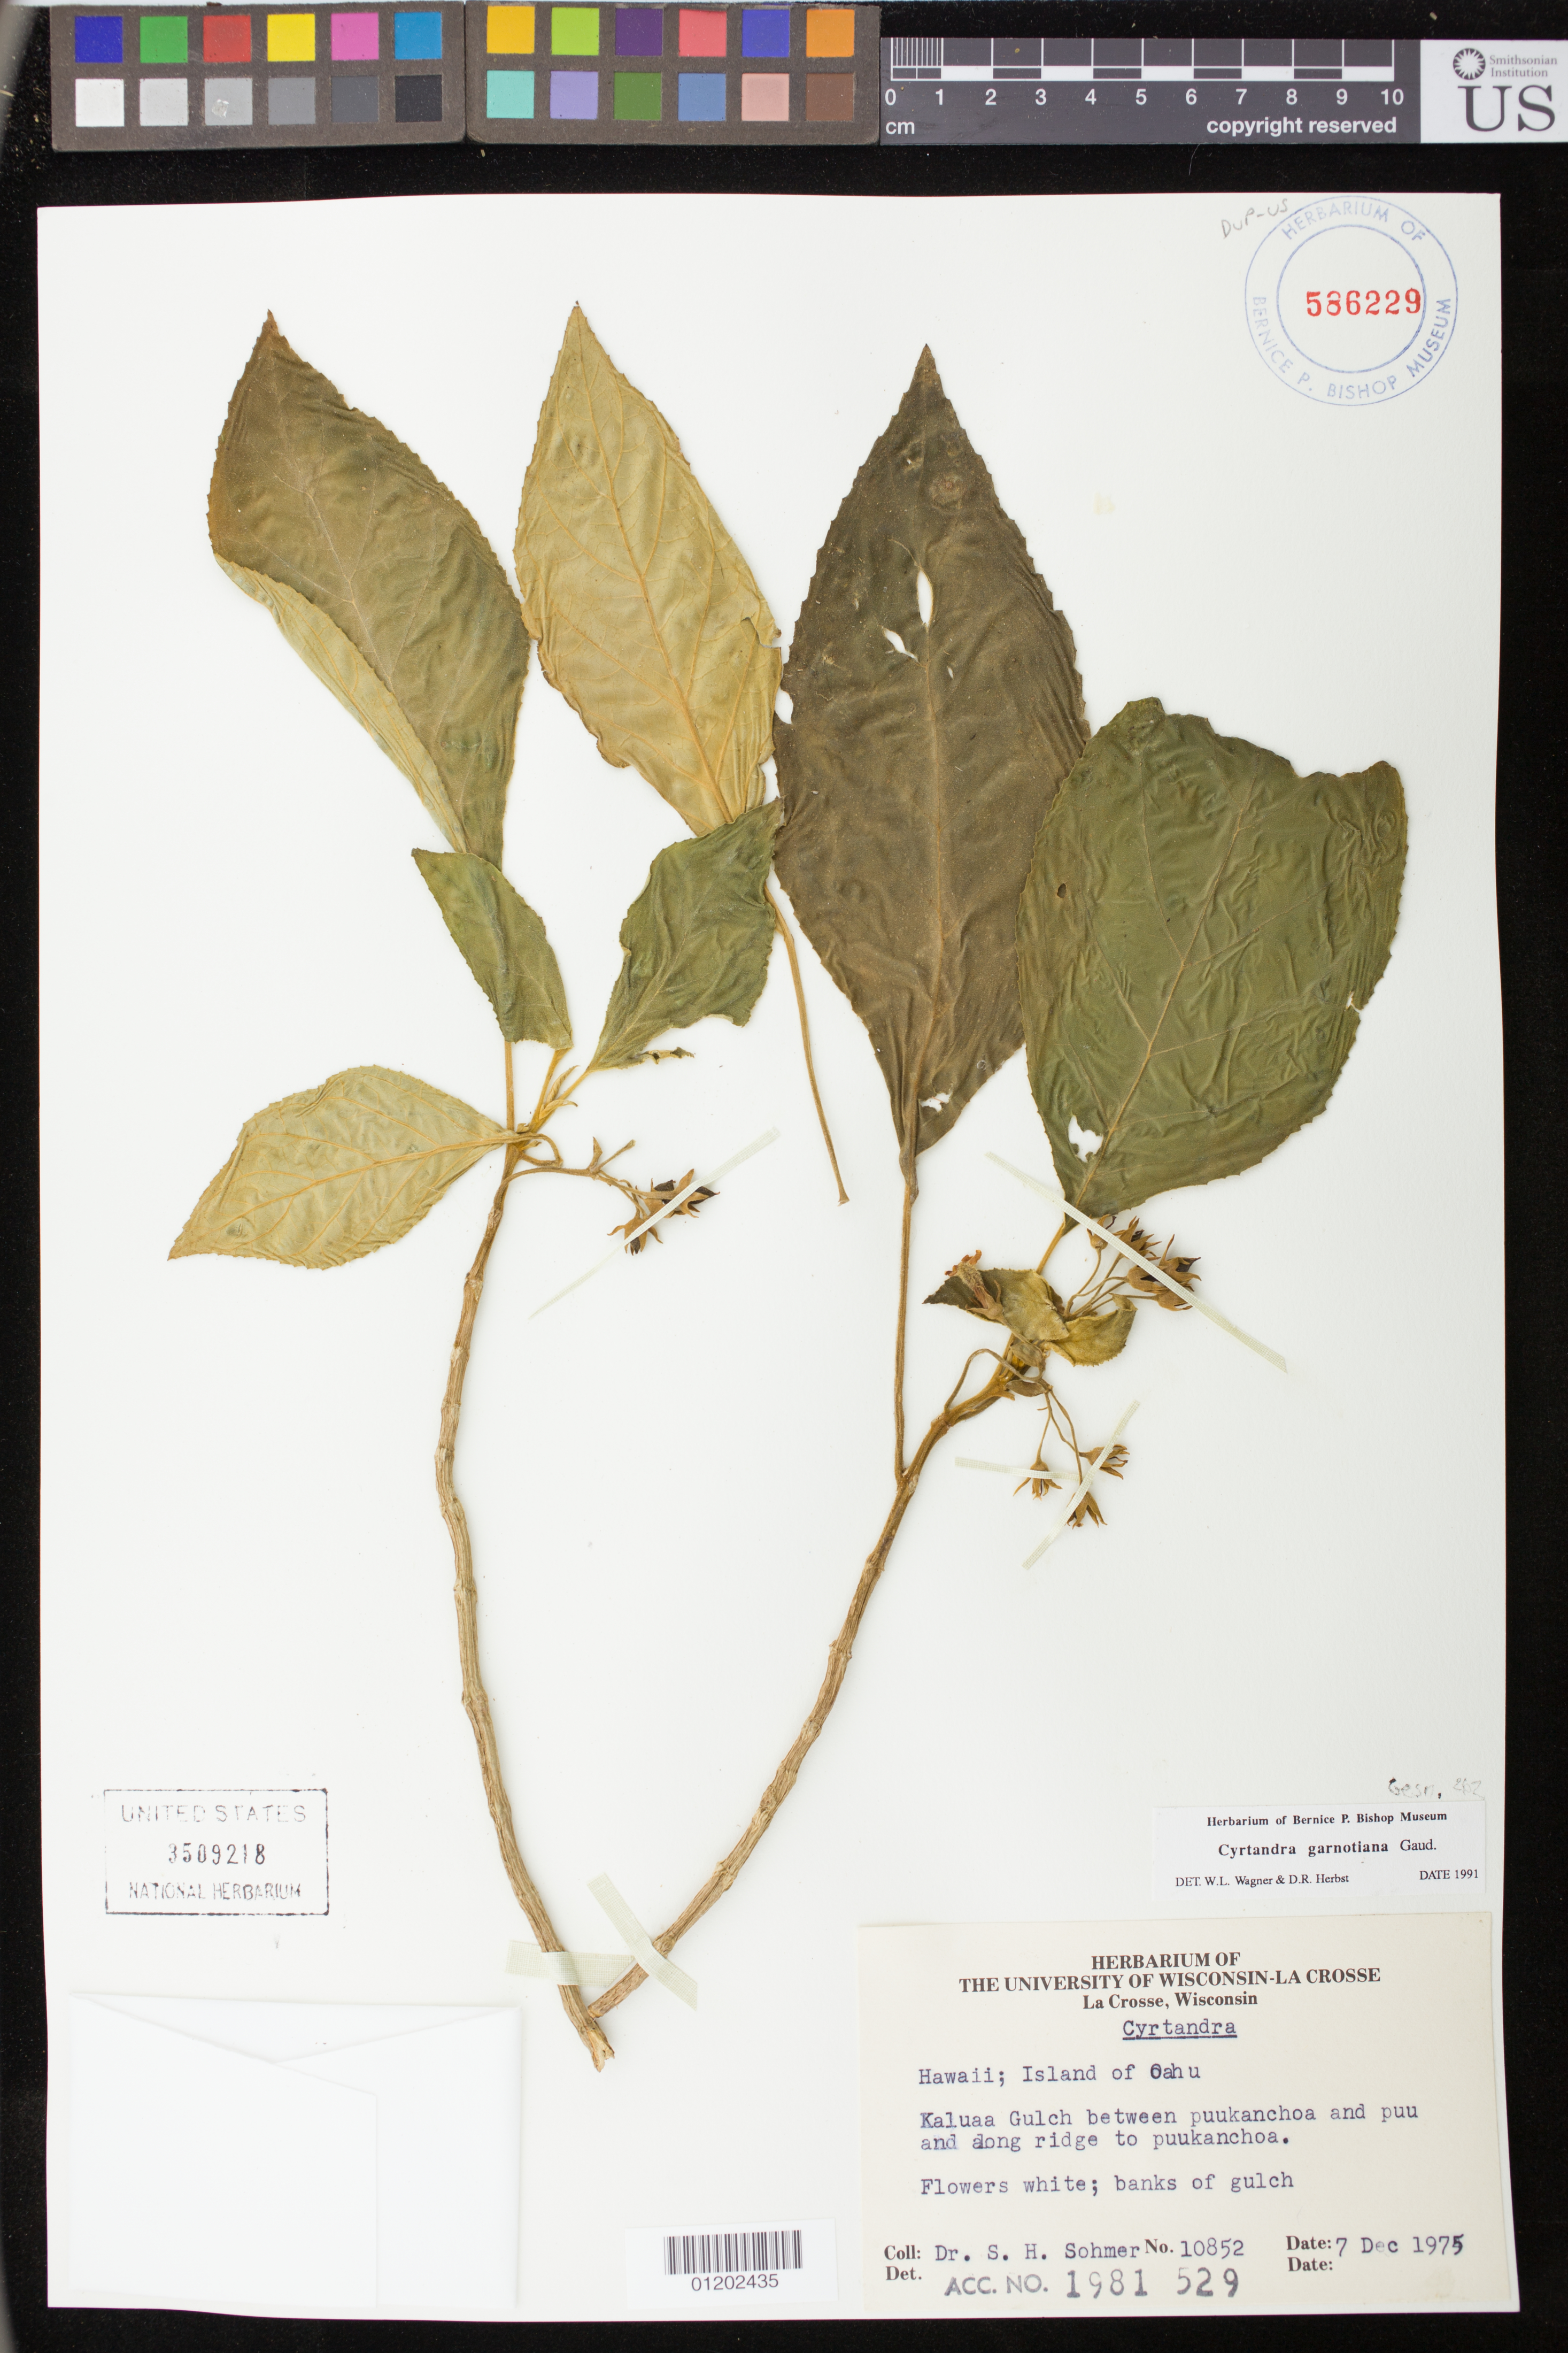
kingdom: Plantae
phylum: Tracheophyta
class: Magnoliopsida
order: Lamiales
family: Gesneriaceae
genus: Cyrtandra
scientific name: Cyrtandra garnotiana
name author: Gaudich.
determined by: Wagner, W. L.; Herbst, D. R.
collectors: S. H. Sohmer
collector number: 10852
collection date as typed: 7 Dec 1975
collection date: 1975-12-07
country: United States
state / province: Hawaii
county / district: Honolulu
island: Oahu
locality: Kaluaa Gulch between puu Kanchoa and puu and along ridge to puu Kanchoa.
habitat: Banks of gulch.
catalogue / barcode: US 3509218